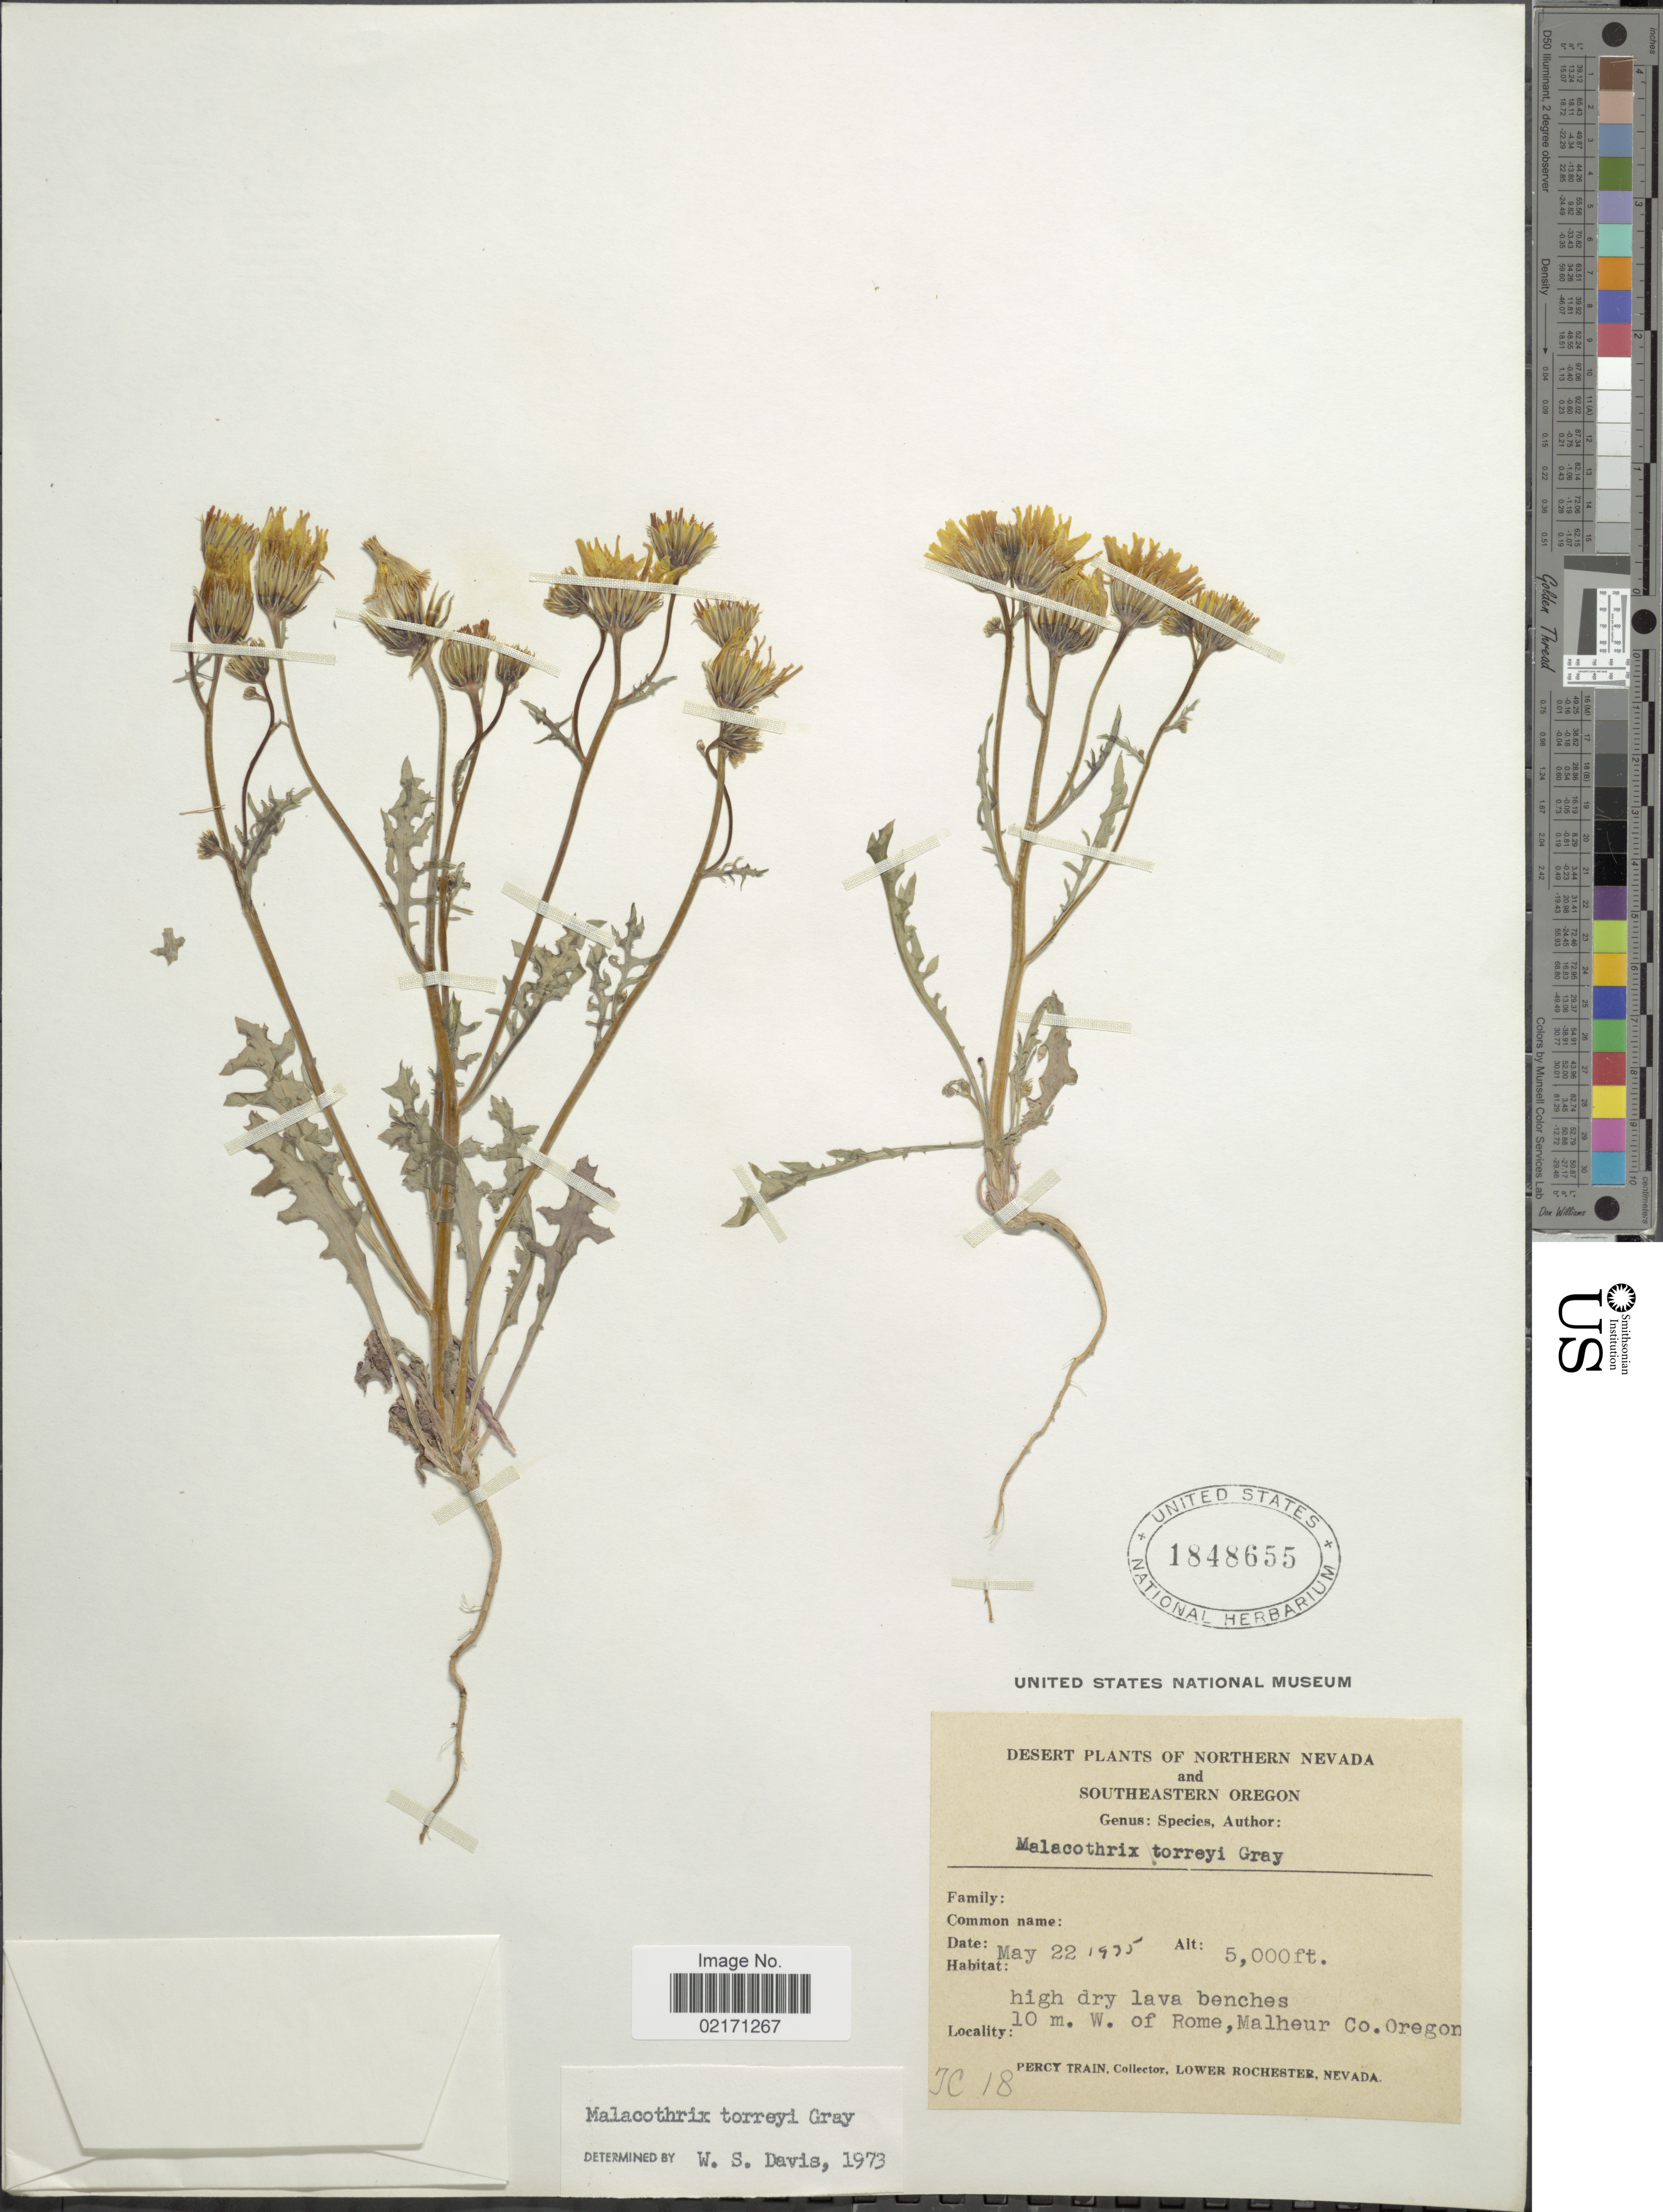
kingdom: Plantae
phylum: Tracheophyta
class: Magnoliopsida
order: Asterales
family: Asteraceae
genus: Malacothrix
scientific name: Malacothrix torreyi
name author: A. Gray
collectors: P. Train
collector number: JC18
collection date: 1935-05-22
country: United States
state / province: Oregon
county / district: Malheur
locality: Sotutheastern Oregon. 10 m. W. of Rome, Malheur Co.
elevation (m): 1524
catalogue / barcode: US 1848655